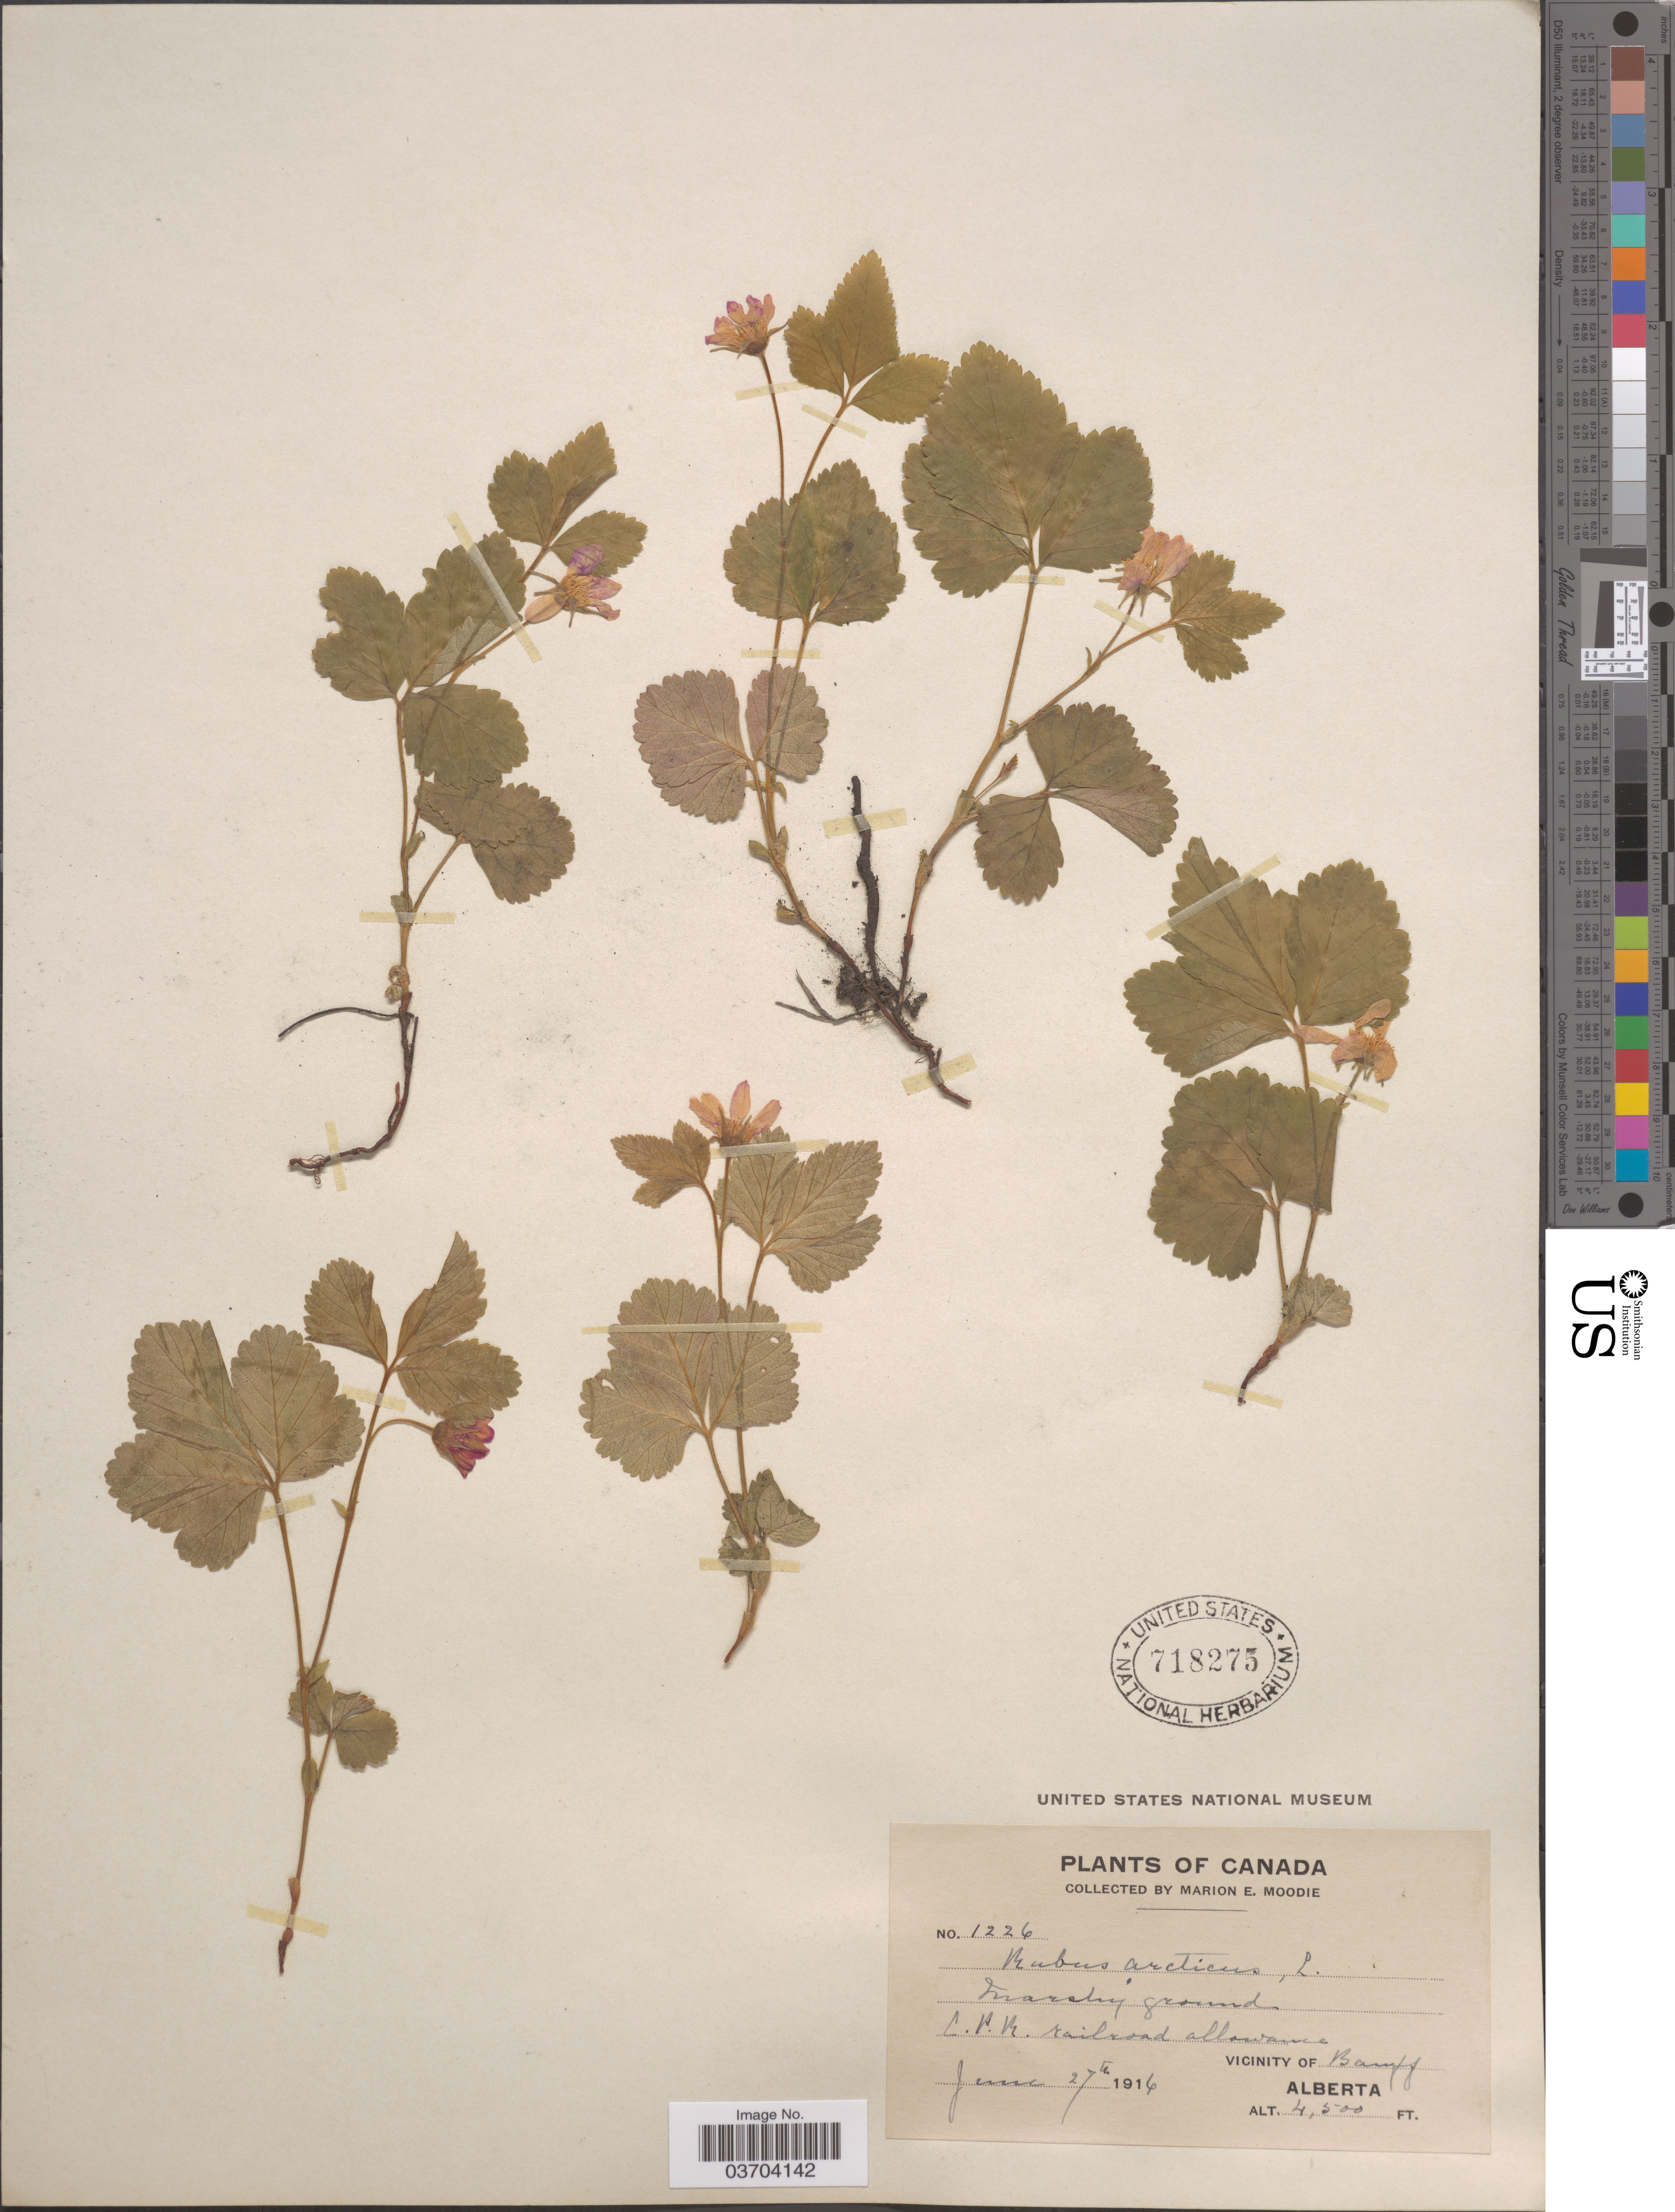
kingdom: Plantae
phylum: Tracheophyta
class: Magnoliopsida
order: Rosales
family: Rosaceae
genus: Rubus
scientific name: Rubus arcticus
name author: L.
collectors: M. E. Moodie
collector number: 1226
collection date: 1916-06-27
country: Canada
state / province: Alberta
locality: L.P.R. railroad allowance. Vicinity of Banff.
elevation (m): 1372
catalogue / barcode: US 718275